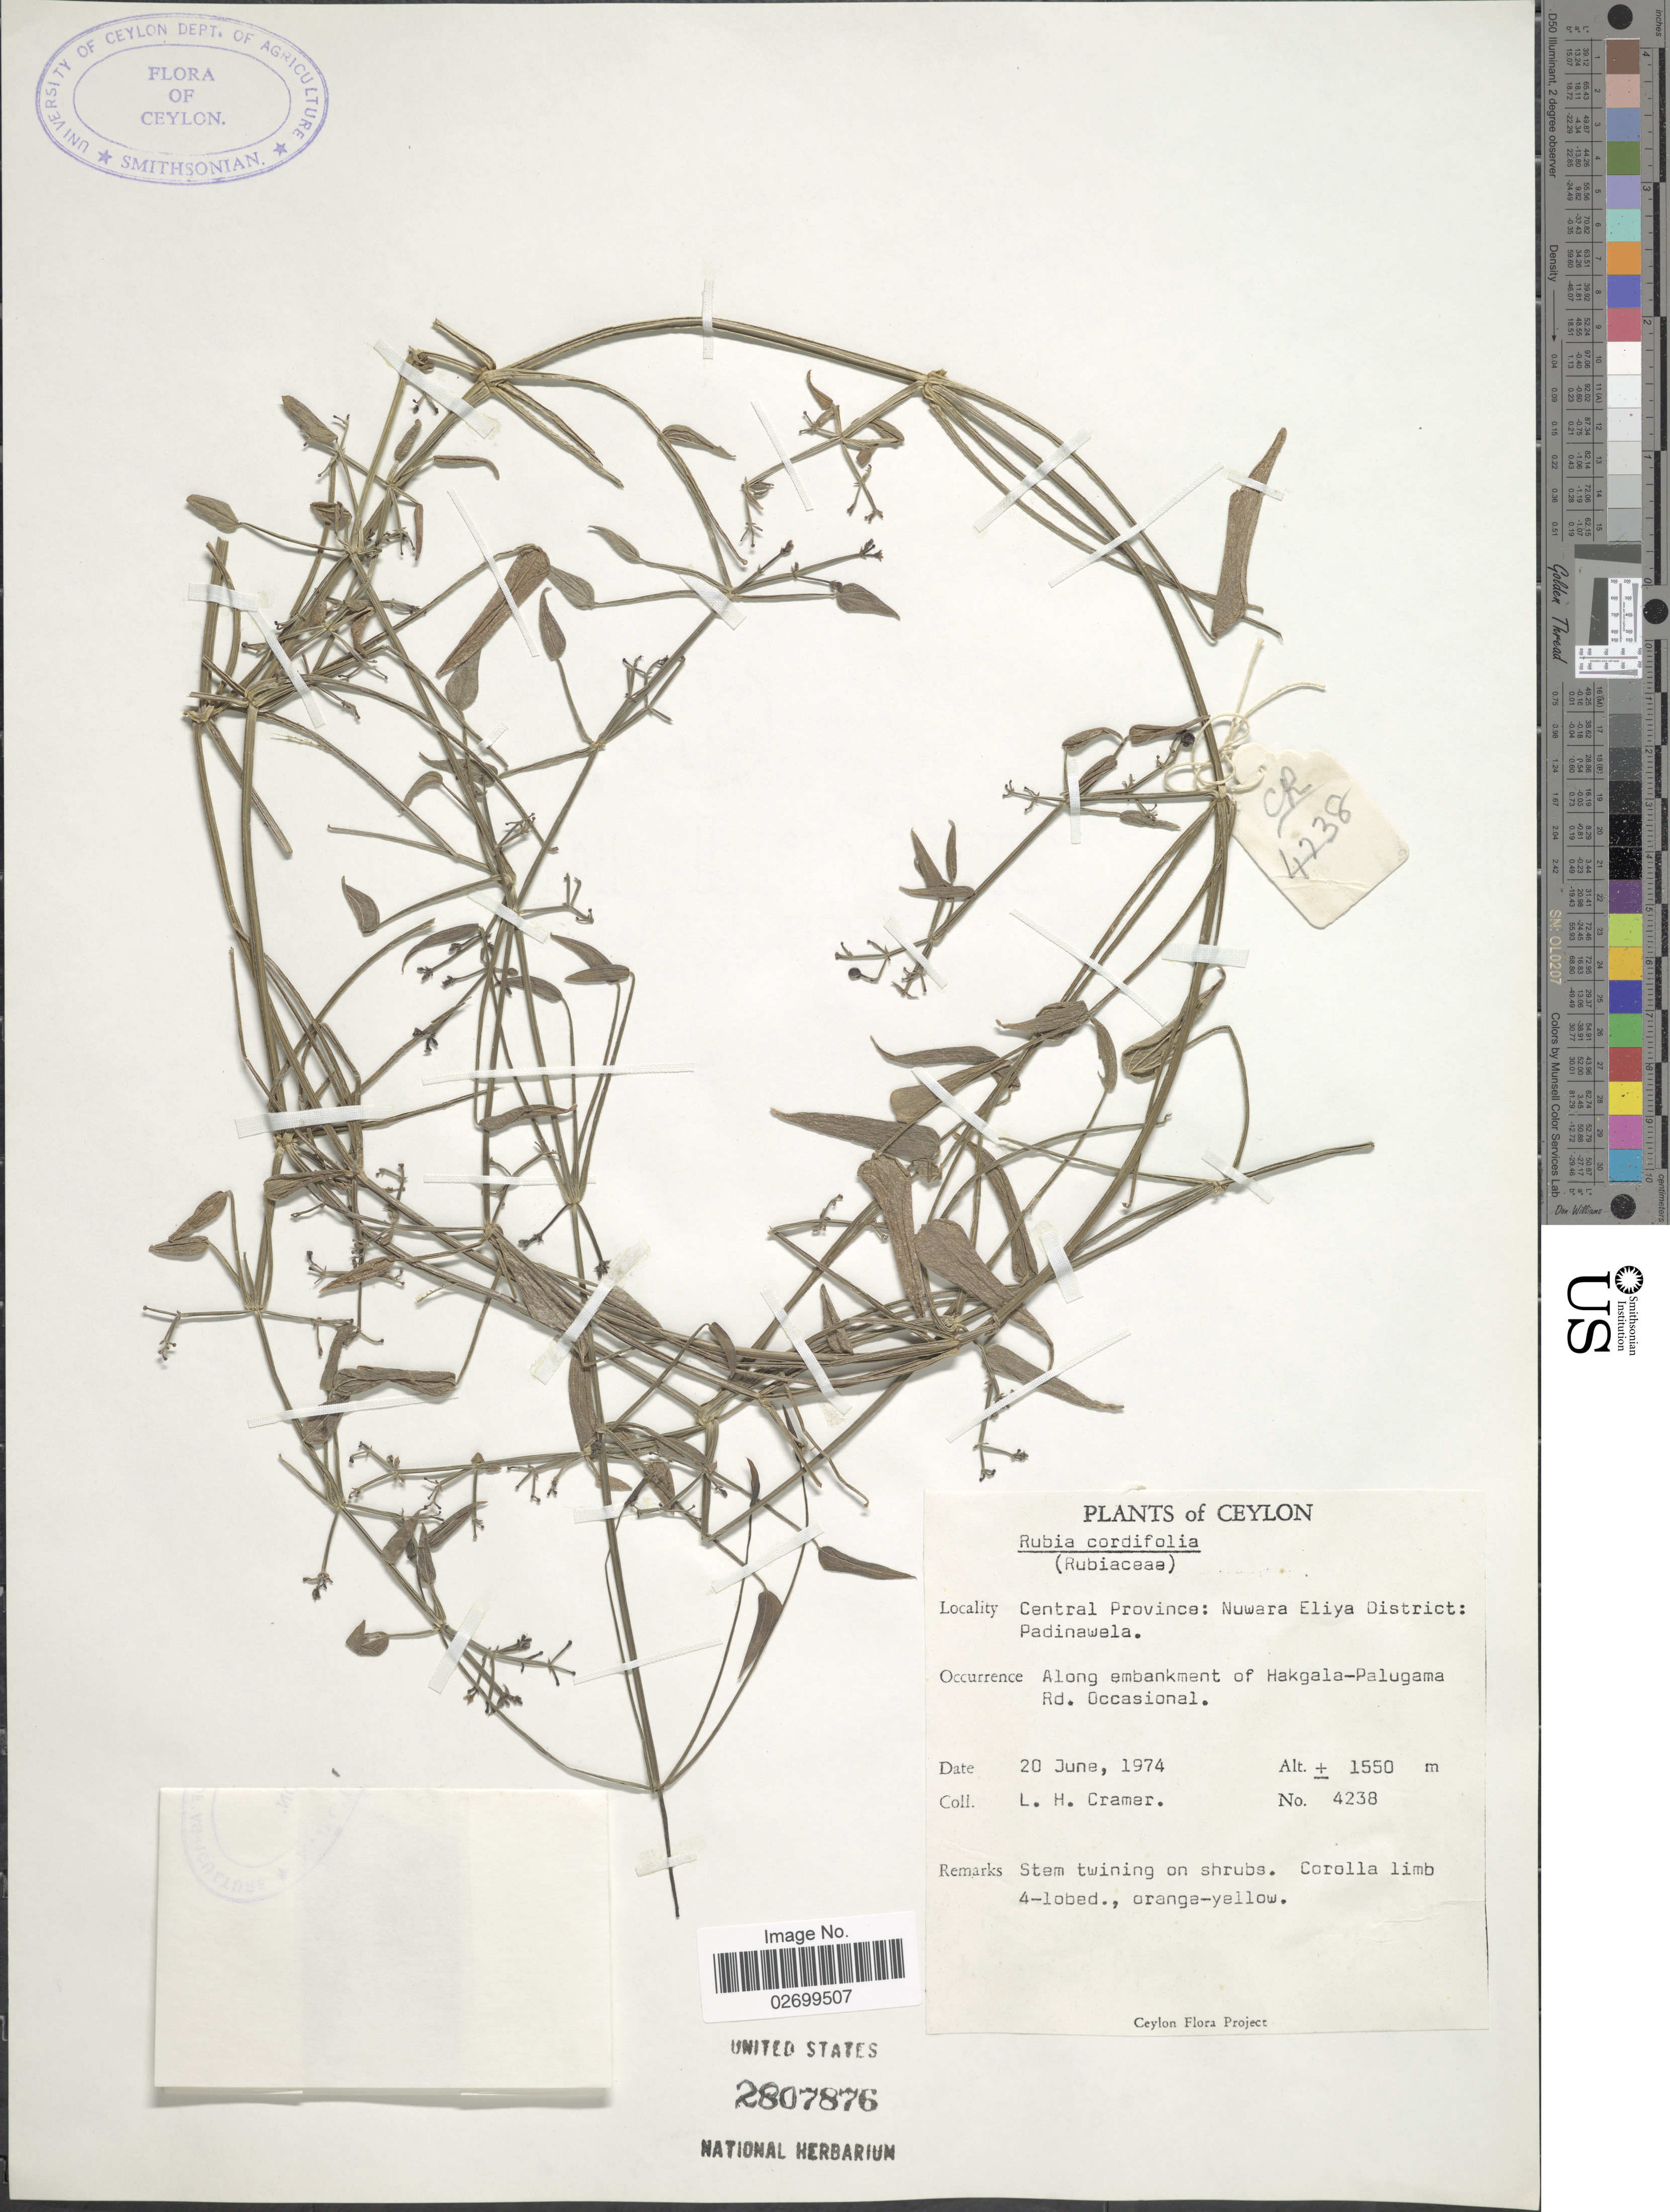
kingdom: Plantae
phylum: Tracheophyta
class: Magnoliopsida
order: Gentianales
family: Rubiaceae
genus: Rubia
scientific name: Rubia cordifolia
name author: L.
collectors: L. H. Cramer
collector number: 4238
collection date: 1974-06-20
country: Sri Lanka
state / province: Central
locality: Ceylon, Nuwara Eliya District: Padinawela, along embankment.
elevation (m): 1550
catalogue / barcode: US 2807876